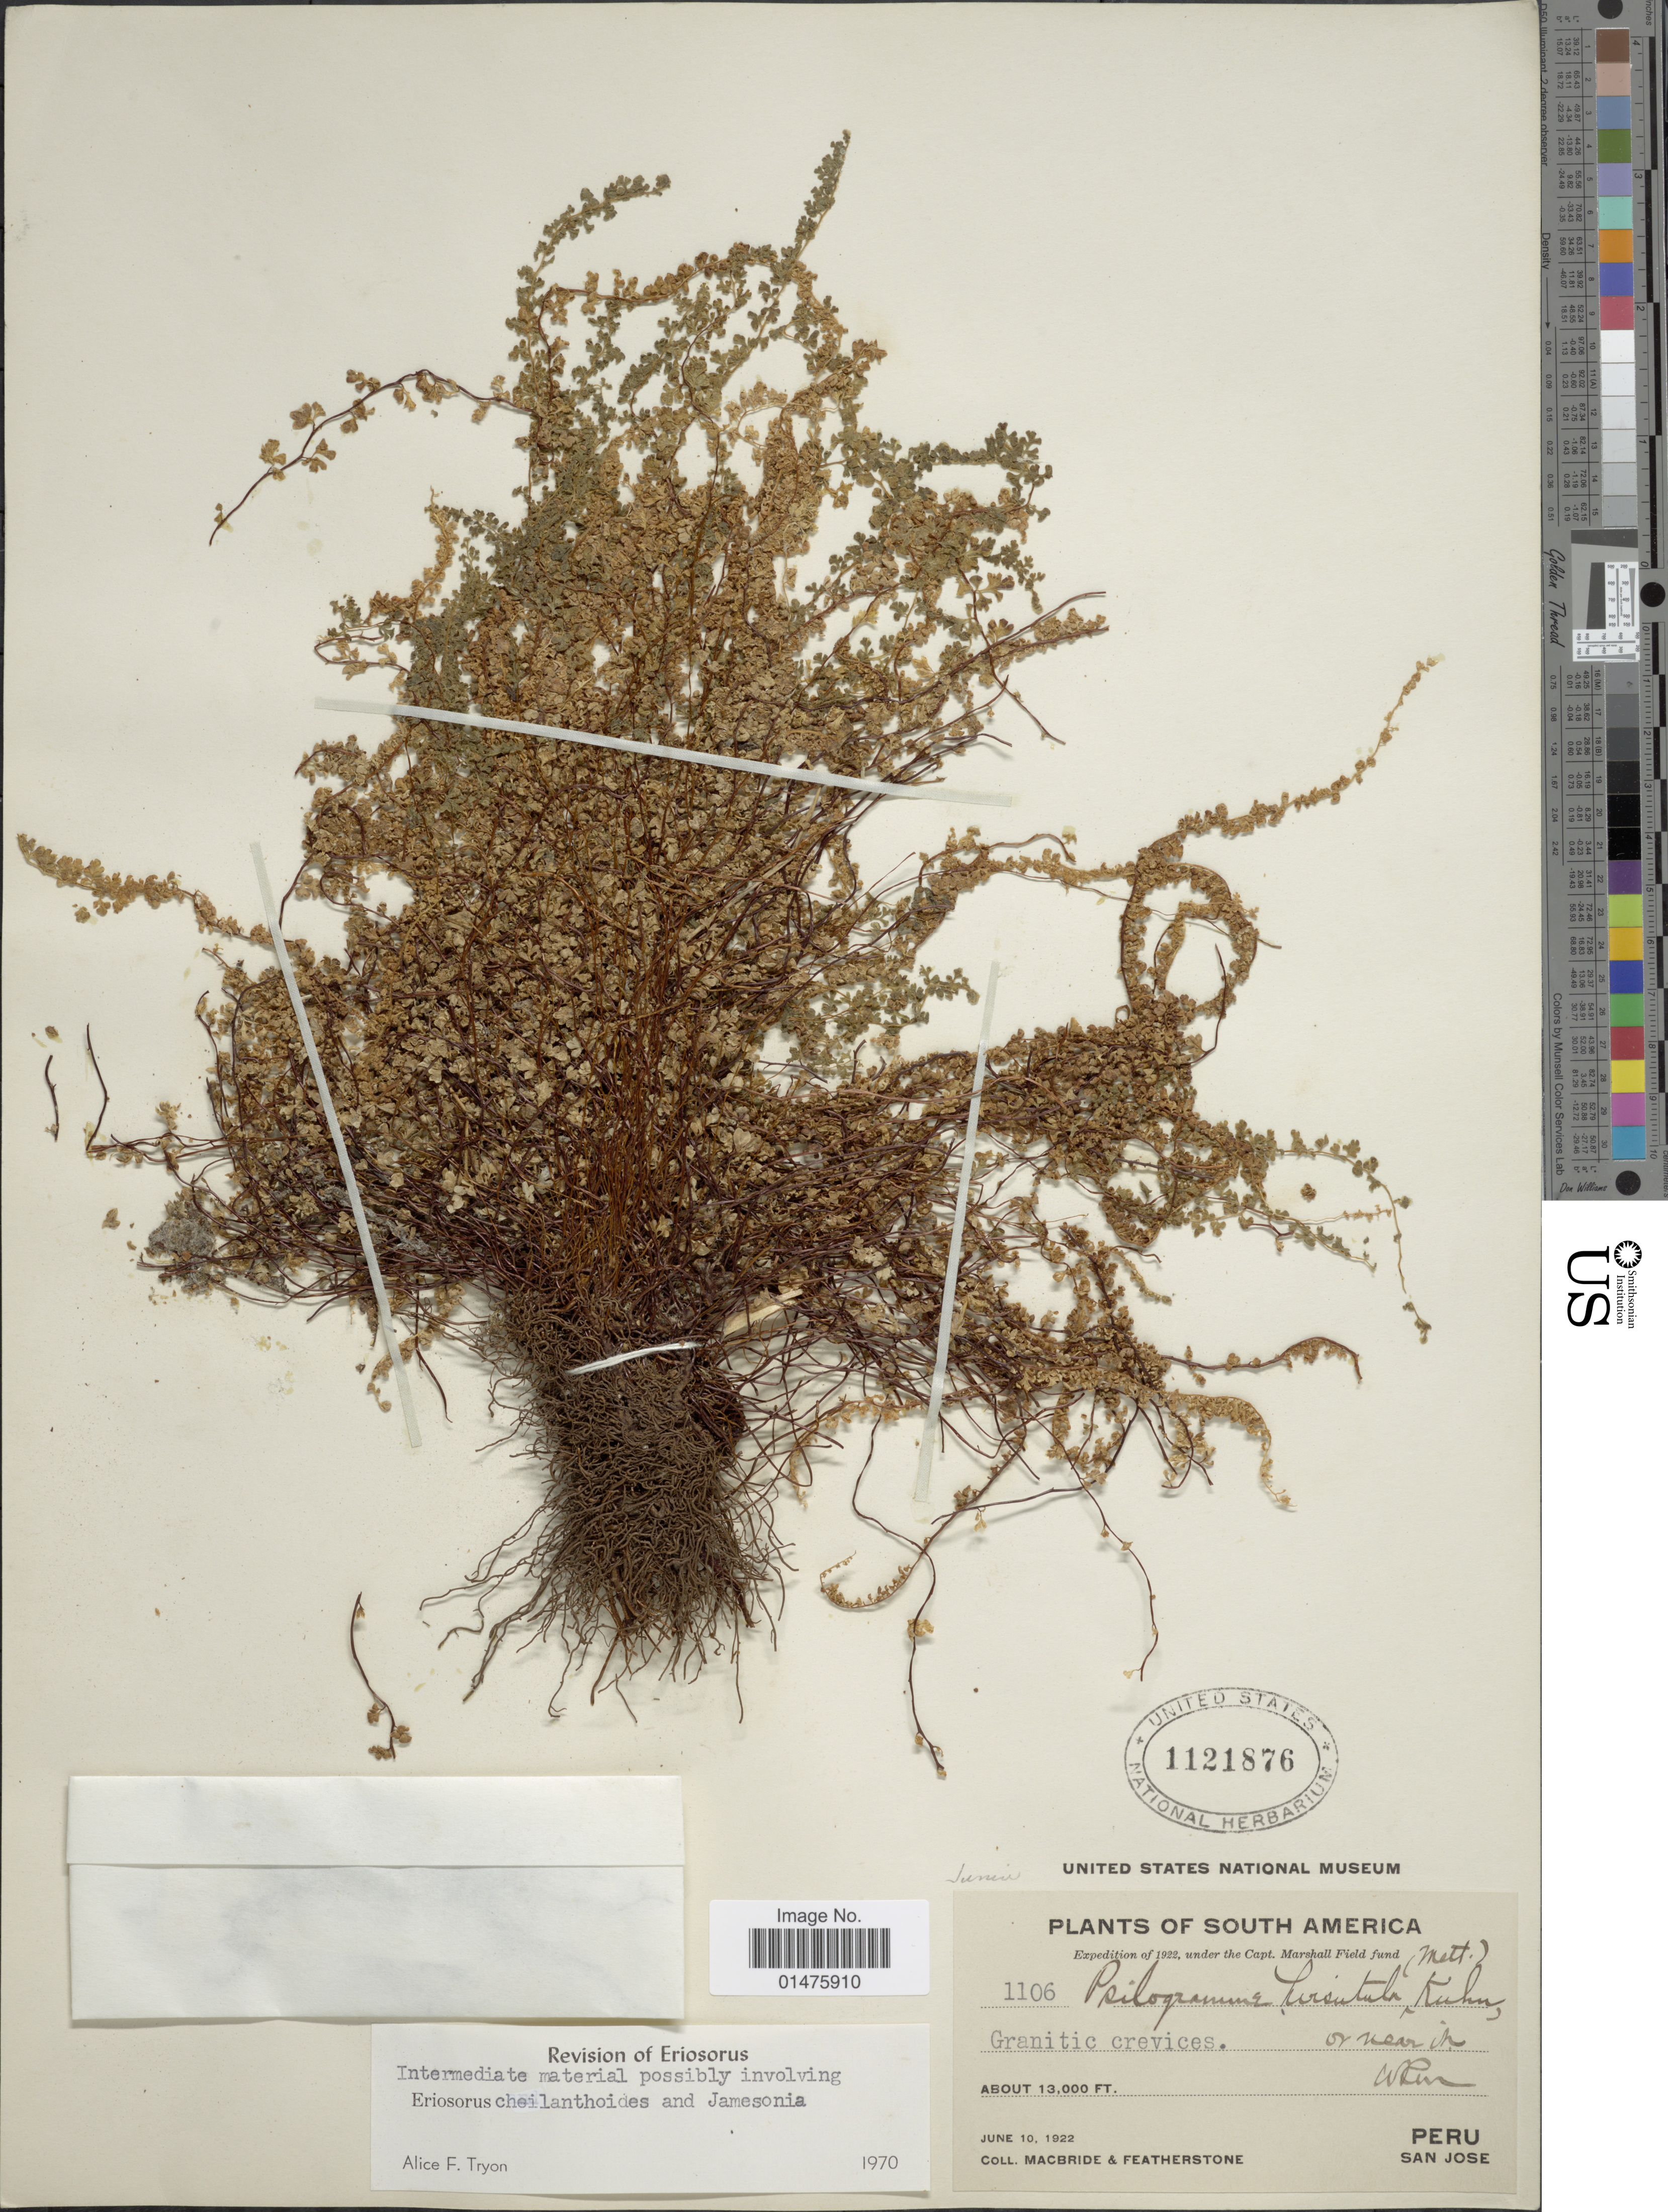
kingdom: Plantae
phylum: Tracheophyta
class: Polypodiopsida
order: Polypodiales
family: Pteridaceae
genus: Jamesonia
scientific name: Jamesonia cheilanthoides x J. jamesonia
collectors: Macbride, -- & -. Featherstone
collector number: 1106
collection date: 1922-06-10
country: Peru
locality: San Jose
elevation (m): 3962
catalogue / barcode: US 1121876